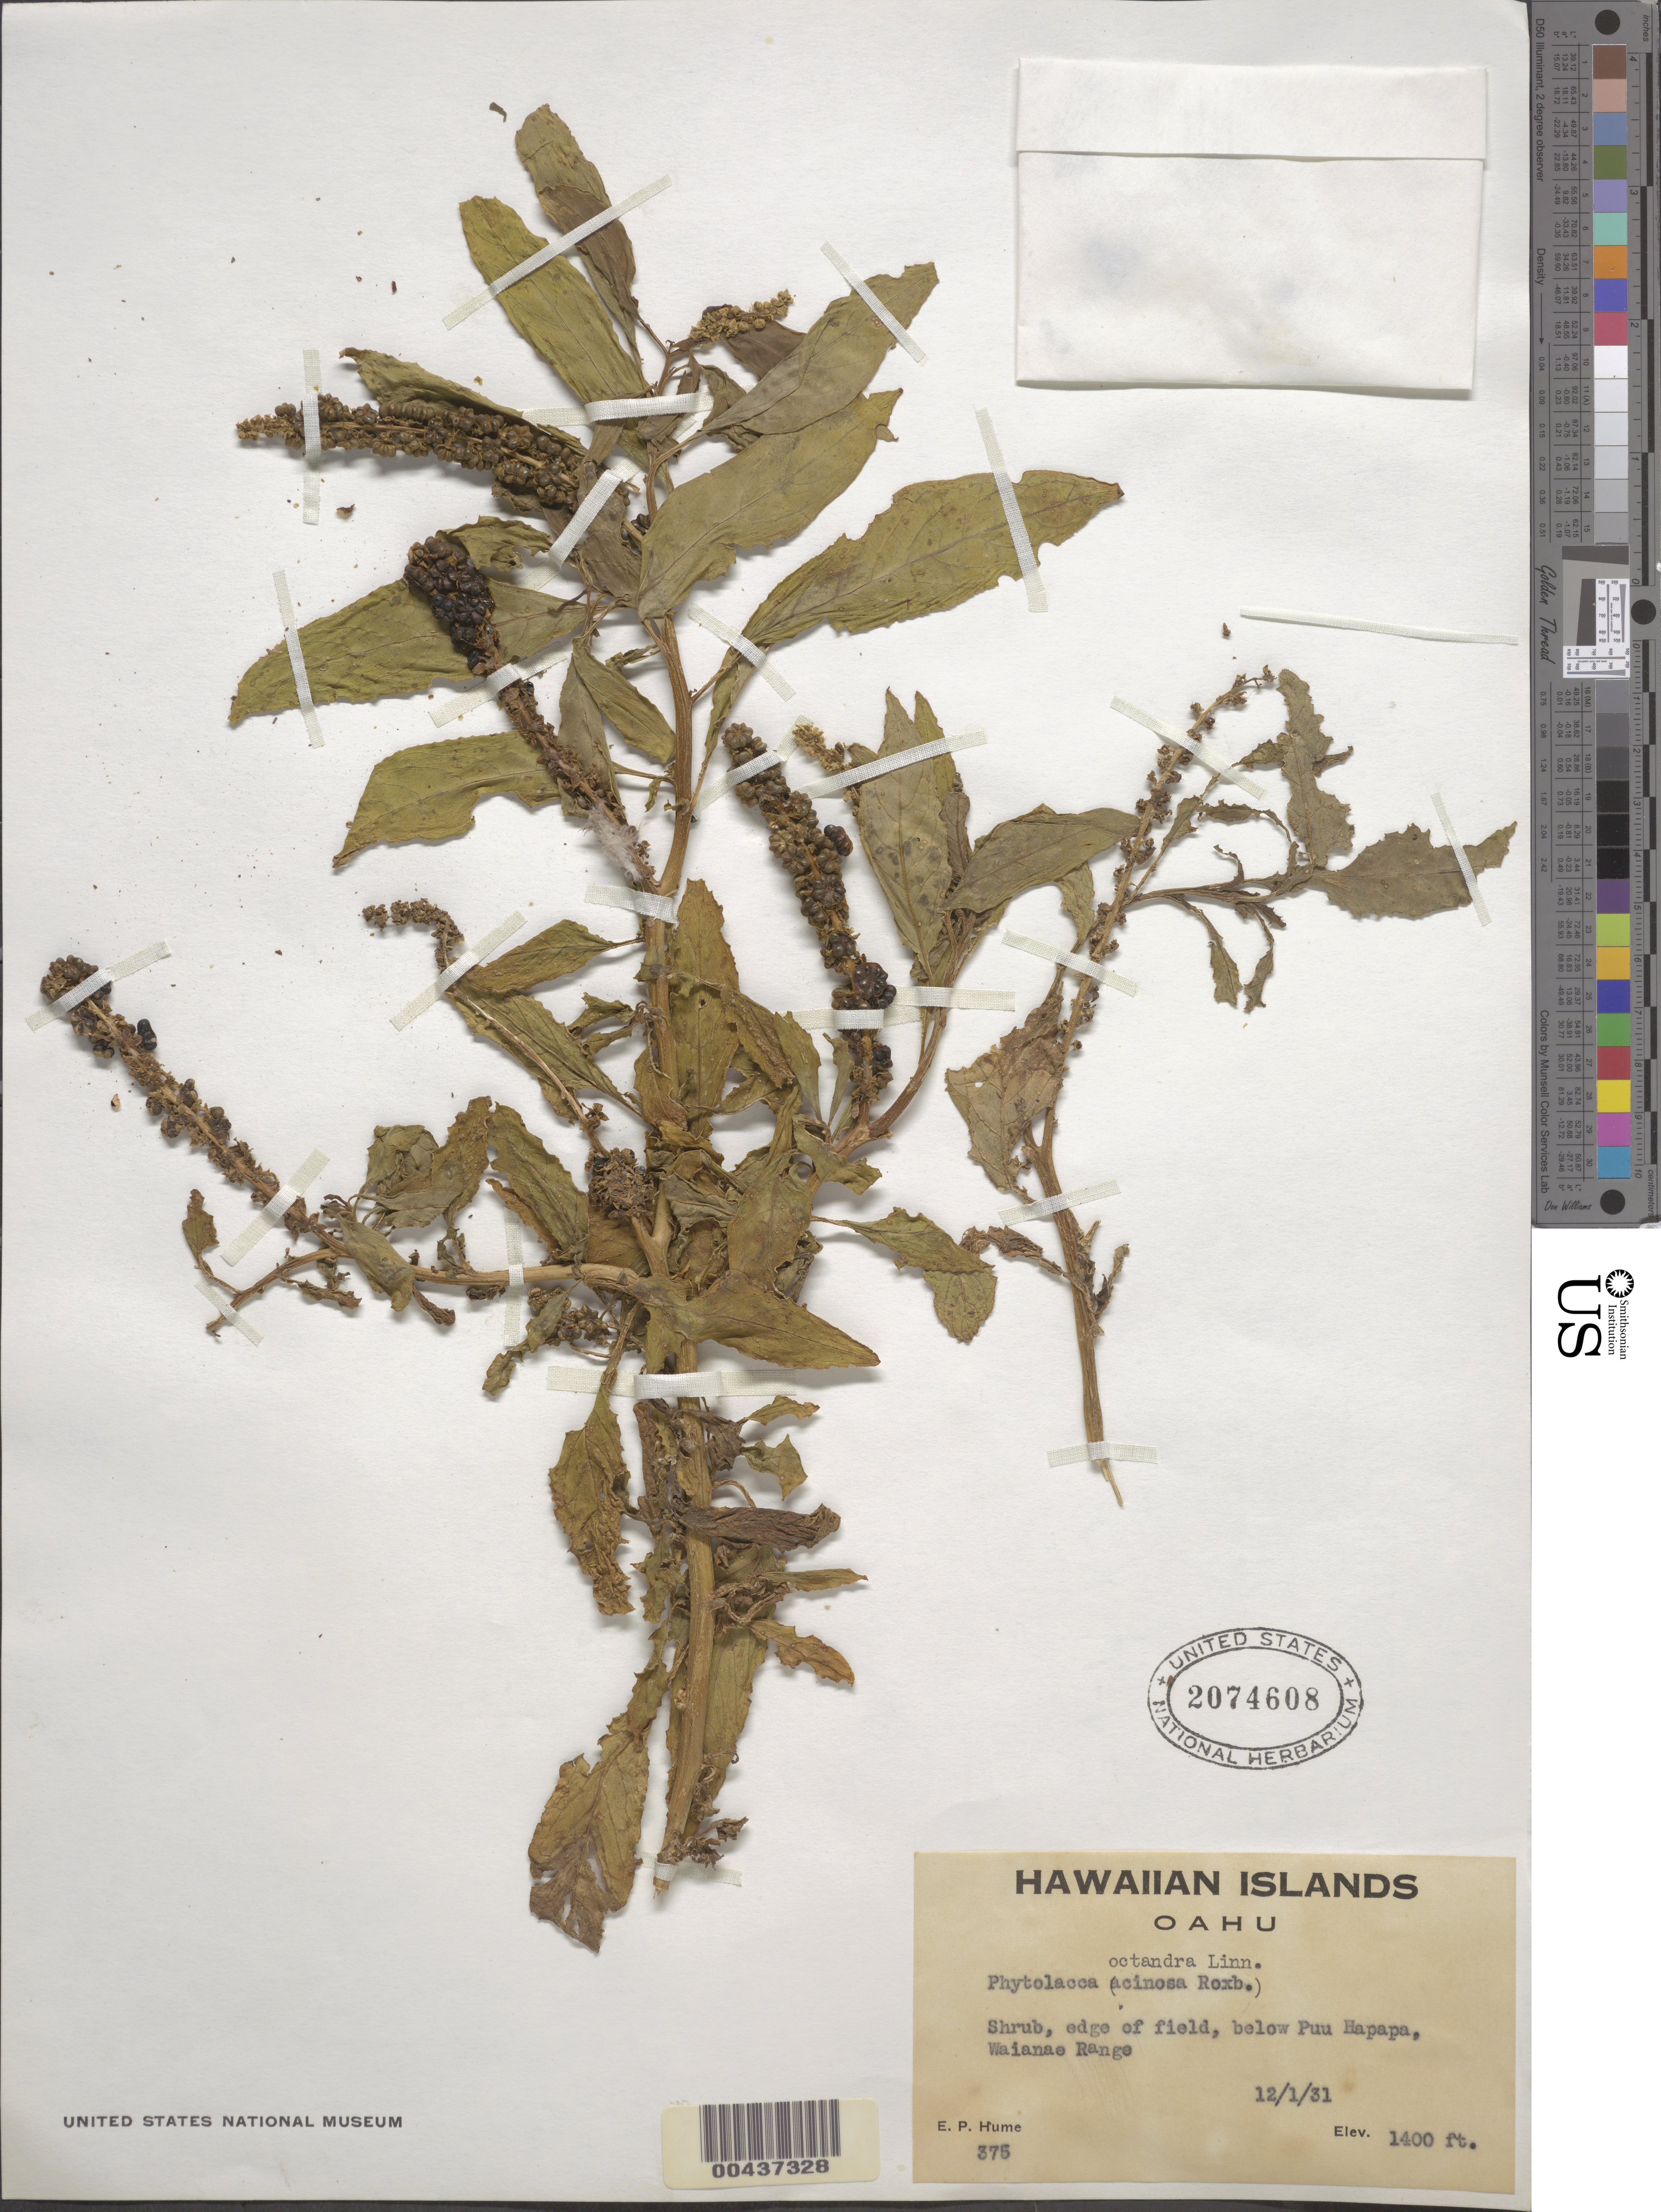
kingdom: Plantae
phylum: Tracheophyta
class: Magnoliopsida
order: Caryophyllales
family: Phytolaccaceae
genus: Phytolacca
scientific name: Phytolacca octandra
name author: L.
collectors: E. Hume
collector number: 376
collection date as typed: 12 Jan 1931 or 1 Dec 1931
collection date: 1931-01-12 or 1931-12-01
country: United States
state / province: Hawaii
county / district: Honolulu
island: Oahu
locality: Below Puu Hapapa, Waianae Range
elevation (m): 427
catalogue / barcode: US 2074608